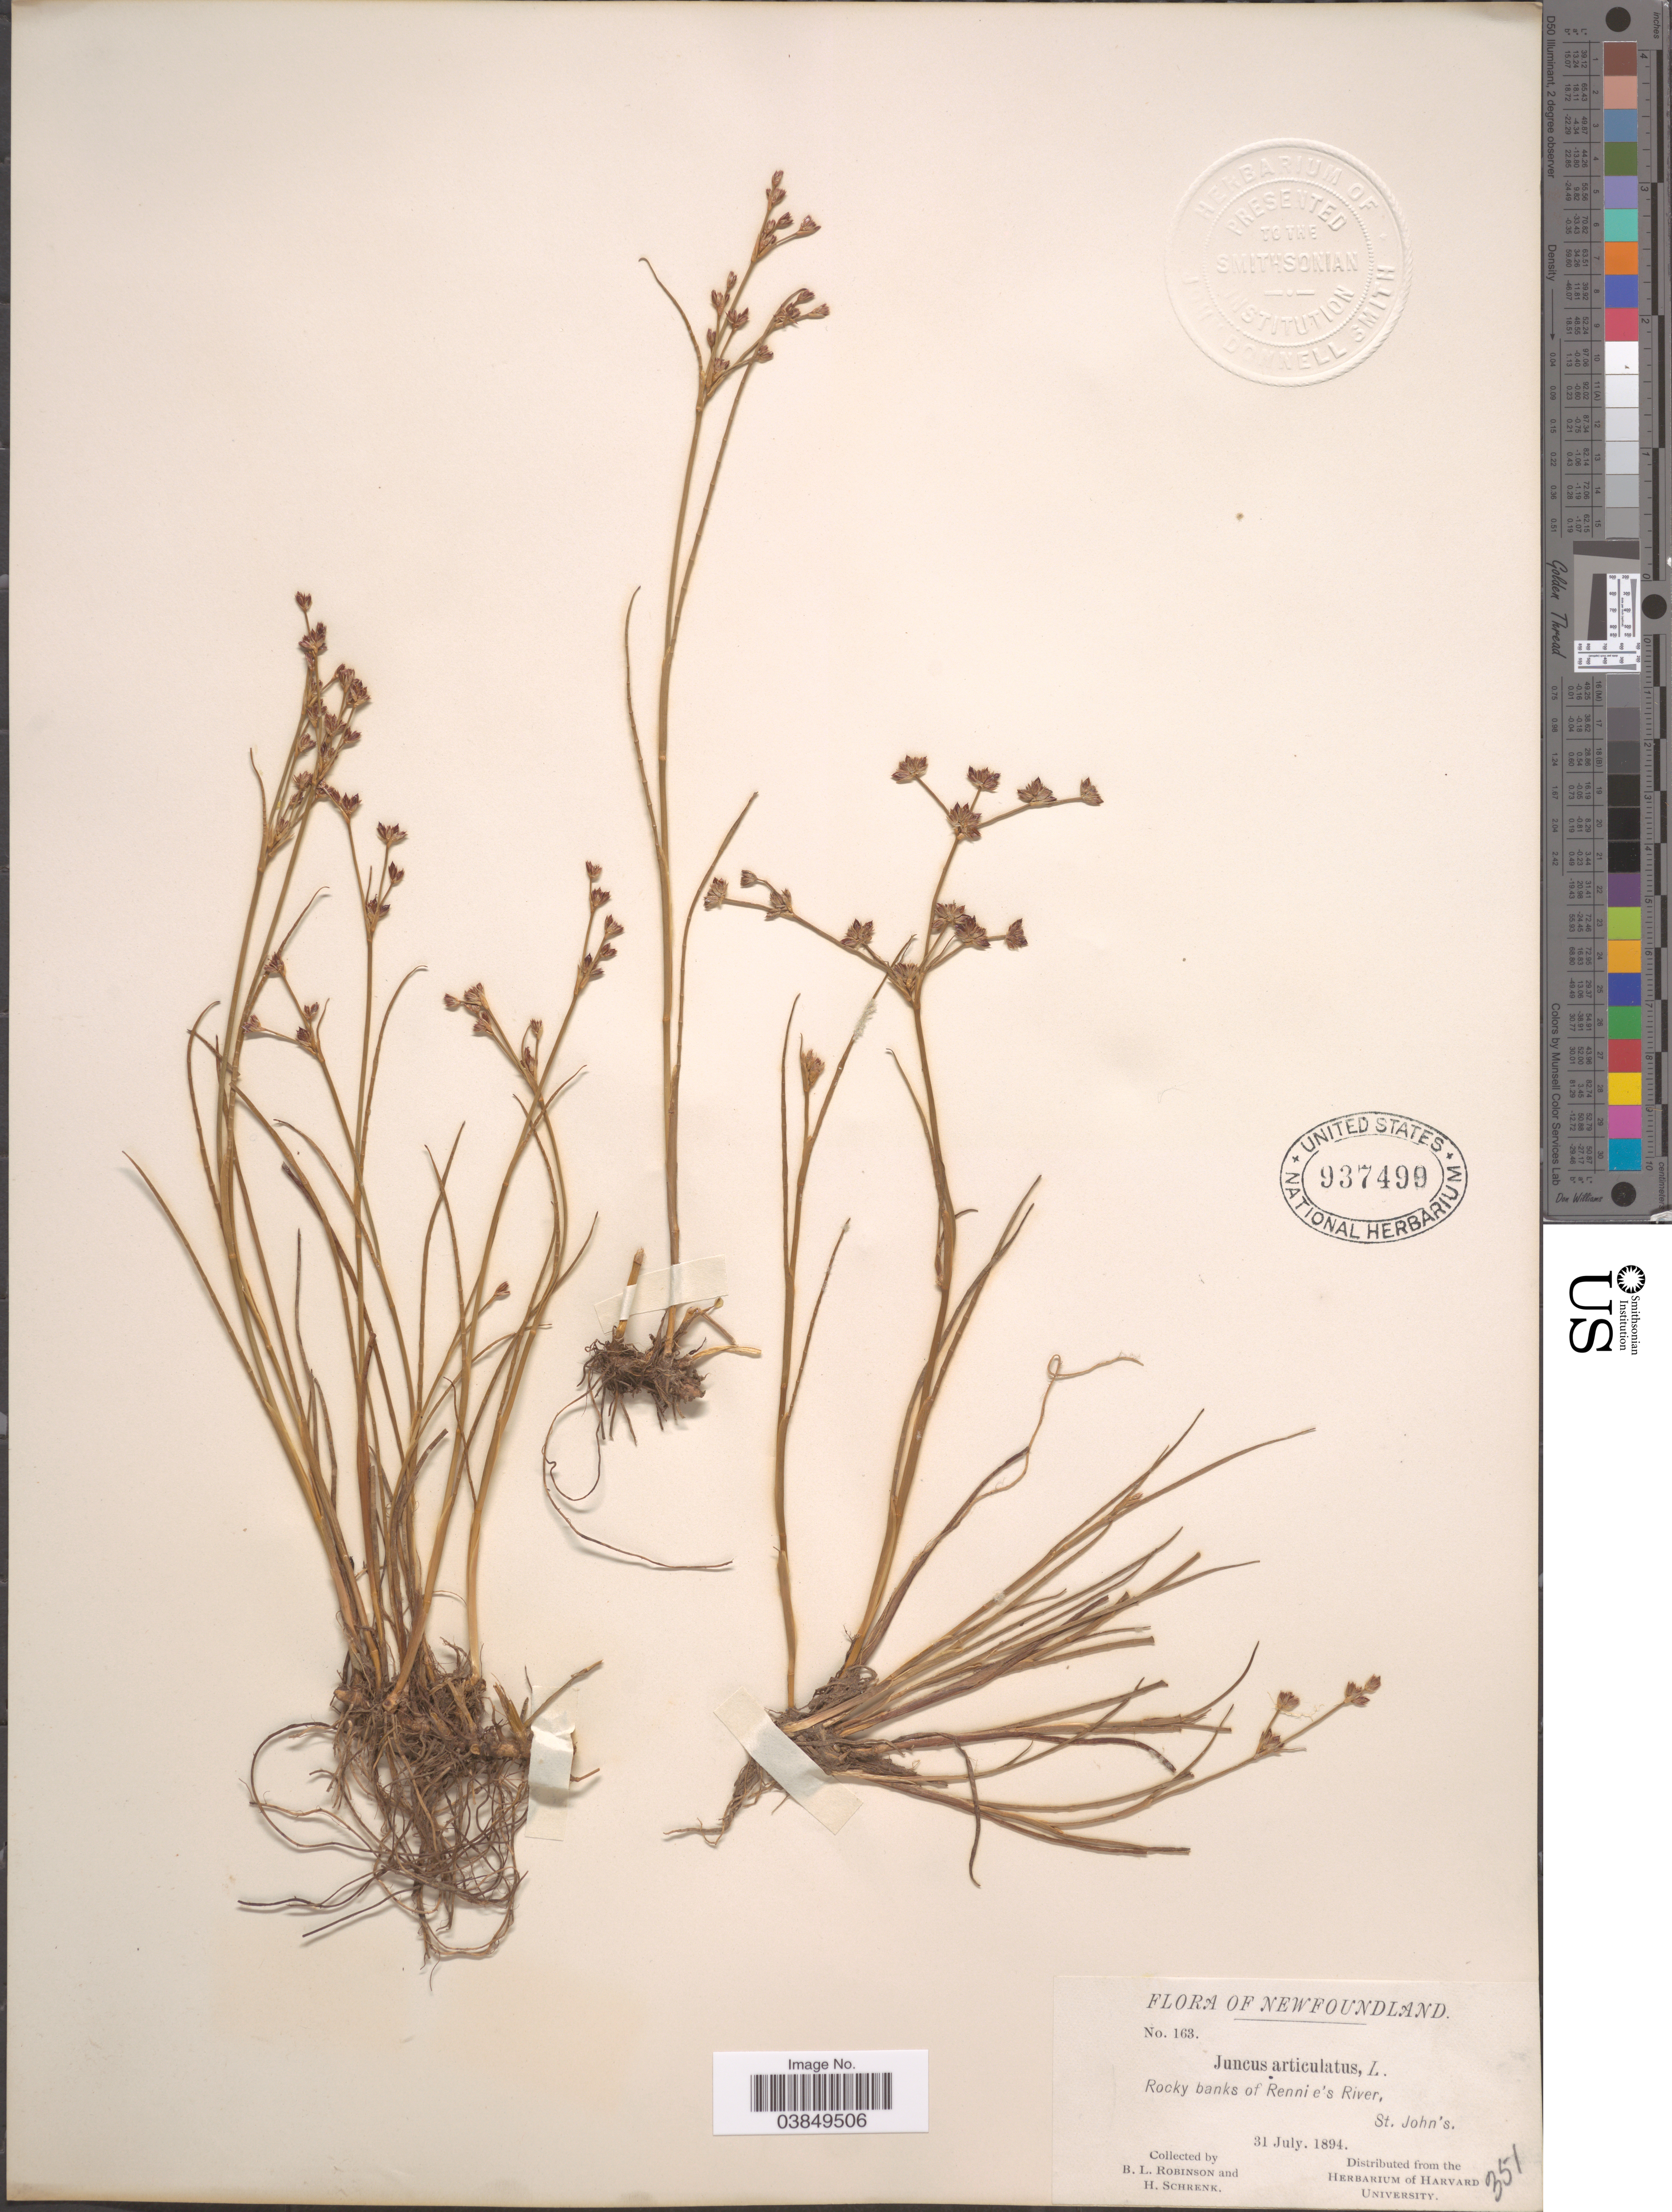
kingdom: Plantae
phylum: Tracheophyta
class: Liliopsida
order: Poales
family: Juncaceae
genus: Juncus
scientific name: Juncus articulatus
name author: L.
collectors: B. L. Robinson & H. Schrenk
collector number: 163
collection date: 1894-07-31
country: Canada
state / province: Newfoundland and Labrador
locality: Rocky banks of Renni e's River, St. John's.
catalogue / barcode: US 937499